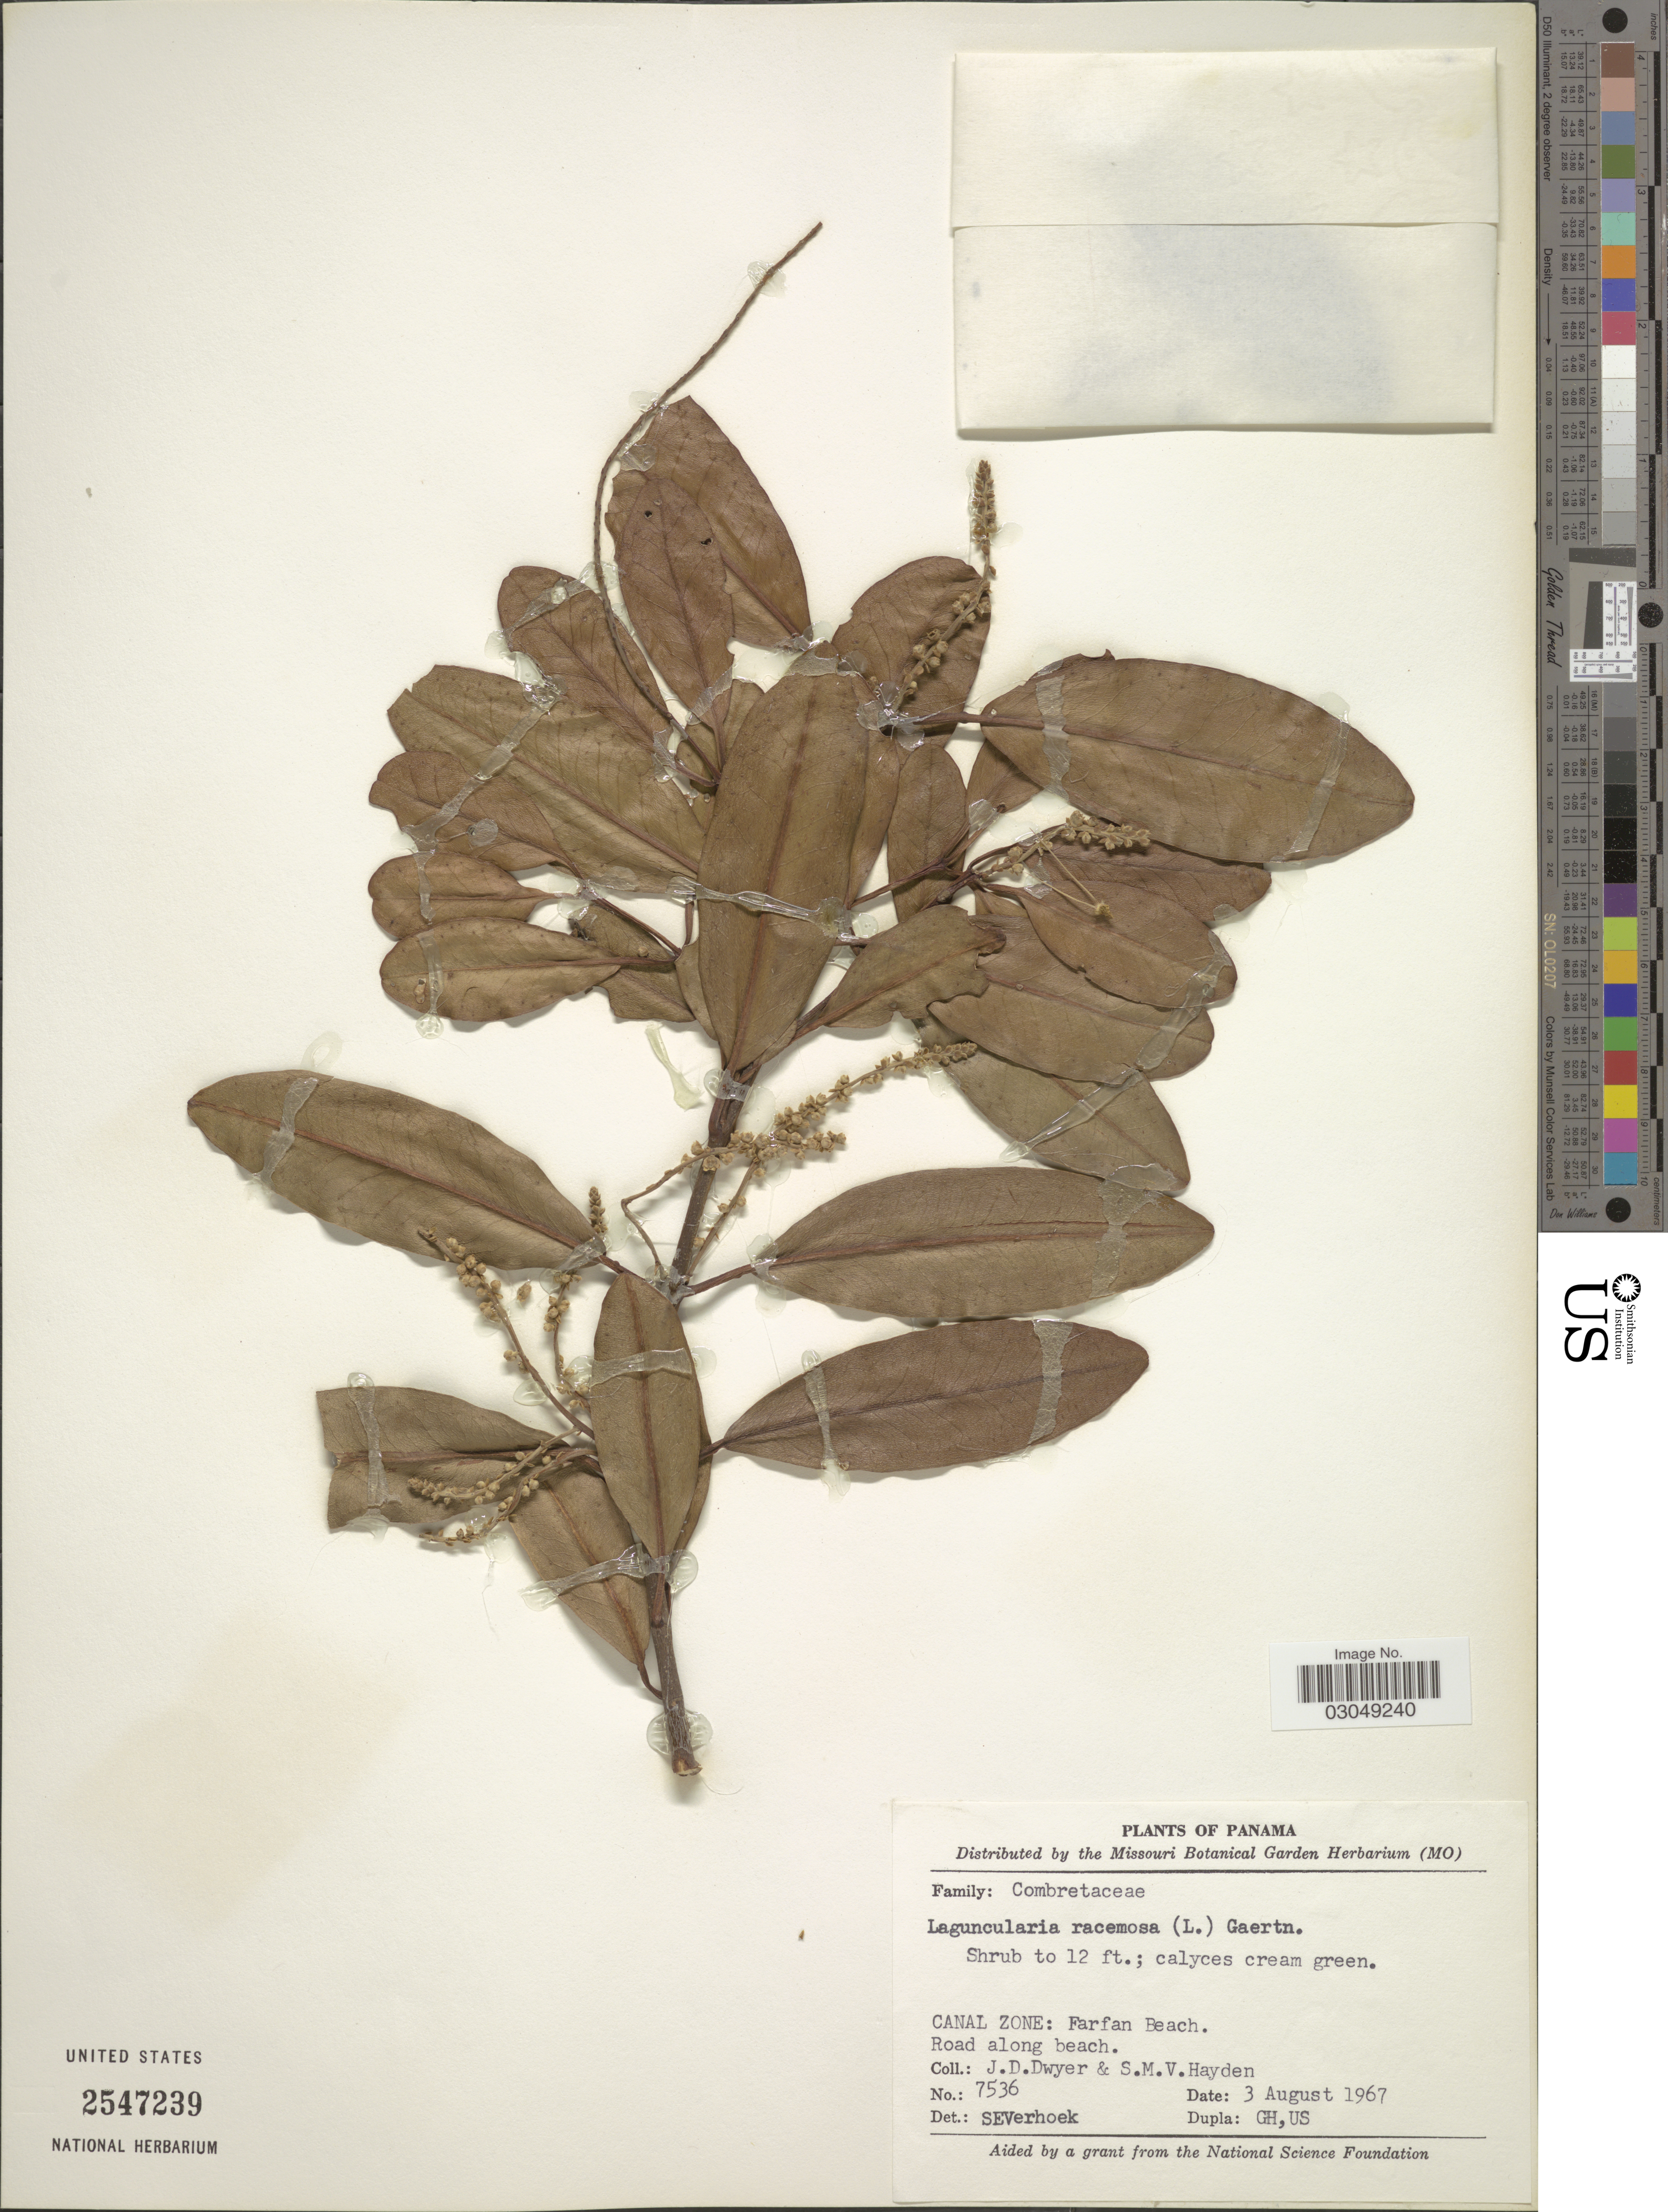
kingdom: Plantae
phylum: Tracheophyta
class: Magnoliopsida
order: Myrtales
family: Combretaceae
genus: Laguncularia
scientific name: Laguncularia racemosa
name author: (L.) C.F. Gaertn.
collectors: J. D. Dwyer & S. M. Hayden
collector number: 7536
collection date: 1967-08-03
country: Panama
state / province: Colón / Panamá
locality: Canal Zone: Farfan Beach. Road along beach.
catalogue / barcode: US 2547239